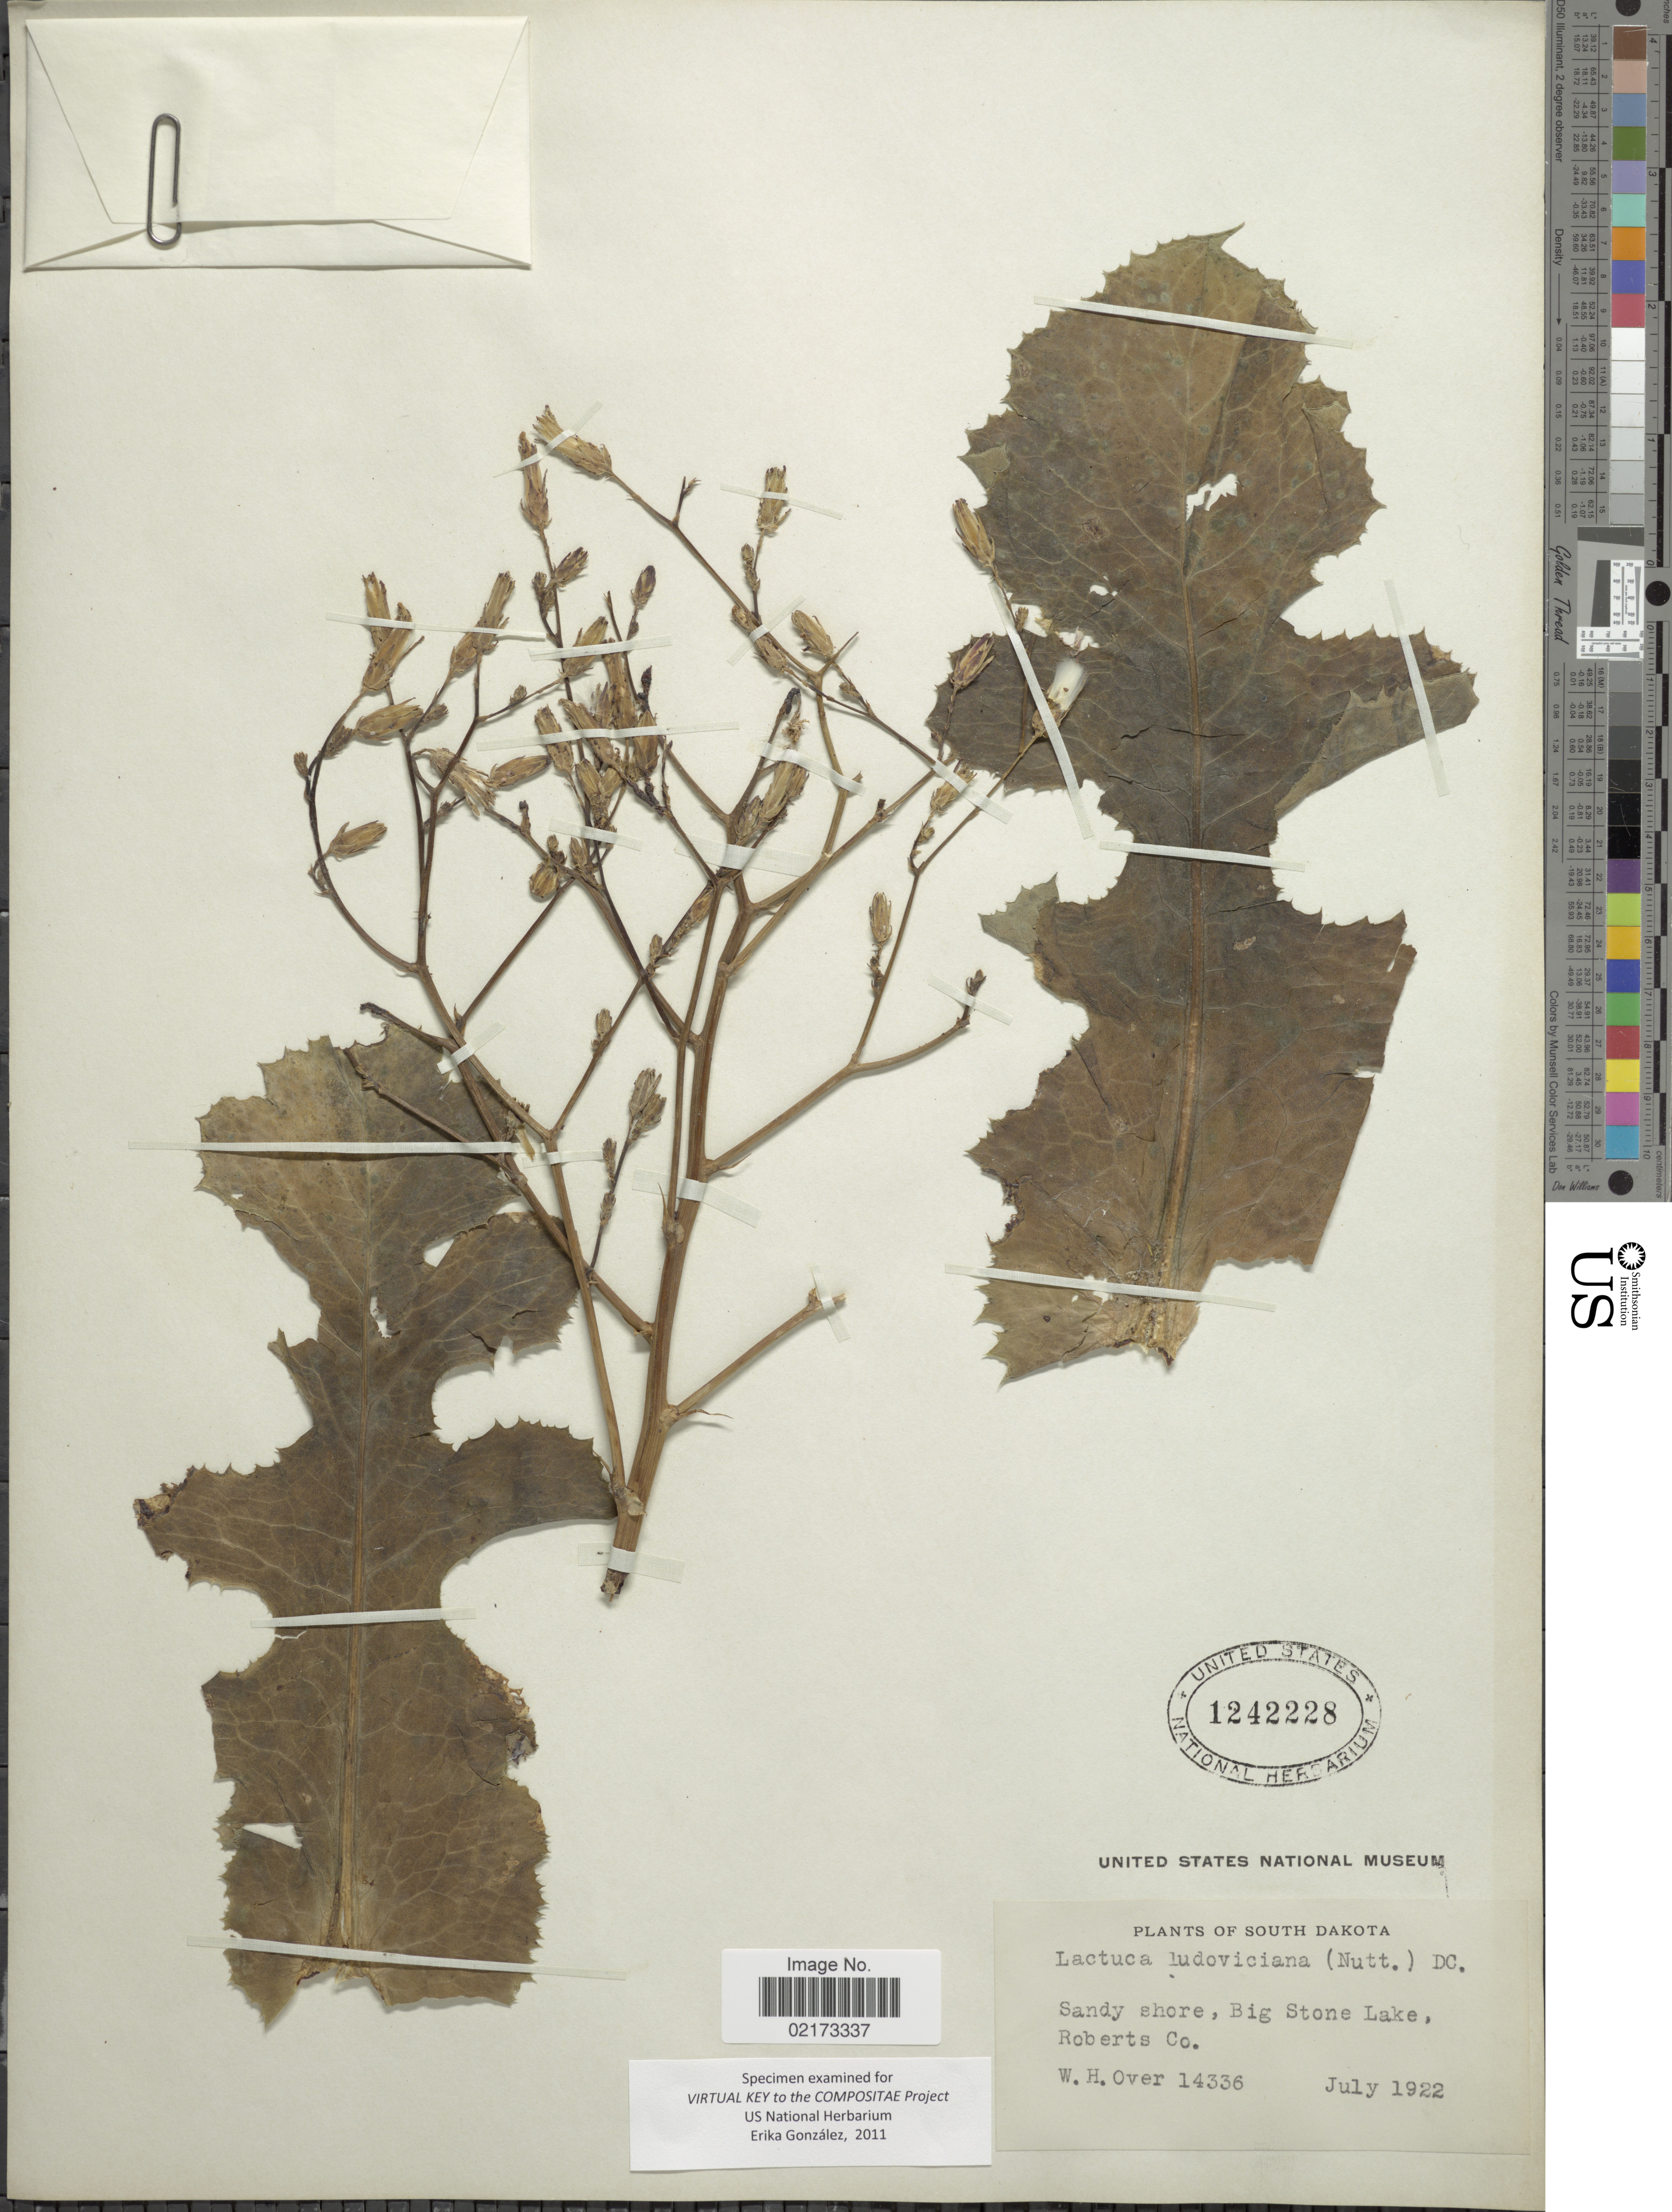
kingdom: Plantae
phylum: Tracheophyta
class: Magnoliopsida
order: Asterales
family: Asteraceae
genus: Lactuca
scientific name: Lactuca ludoviciana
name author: (Nutt.) Riddell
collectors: W. Over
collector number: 14336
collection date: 1922-07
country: United States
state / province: South Dakota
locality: Bifg Stone Lake, Roberts Co.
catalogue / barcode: US 1242228